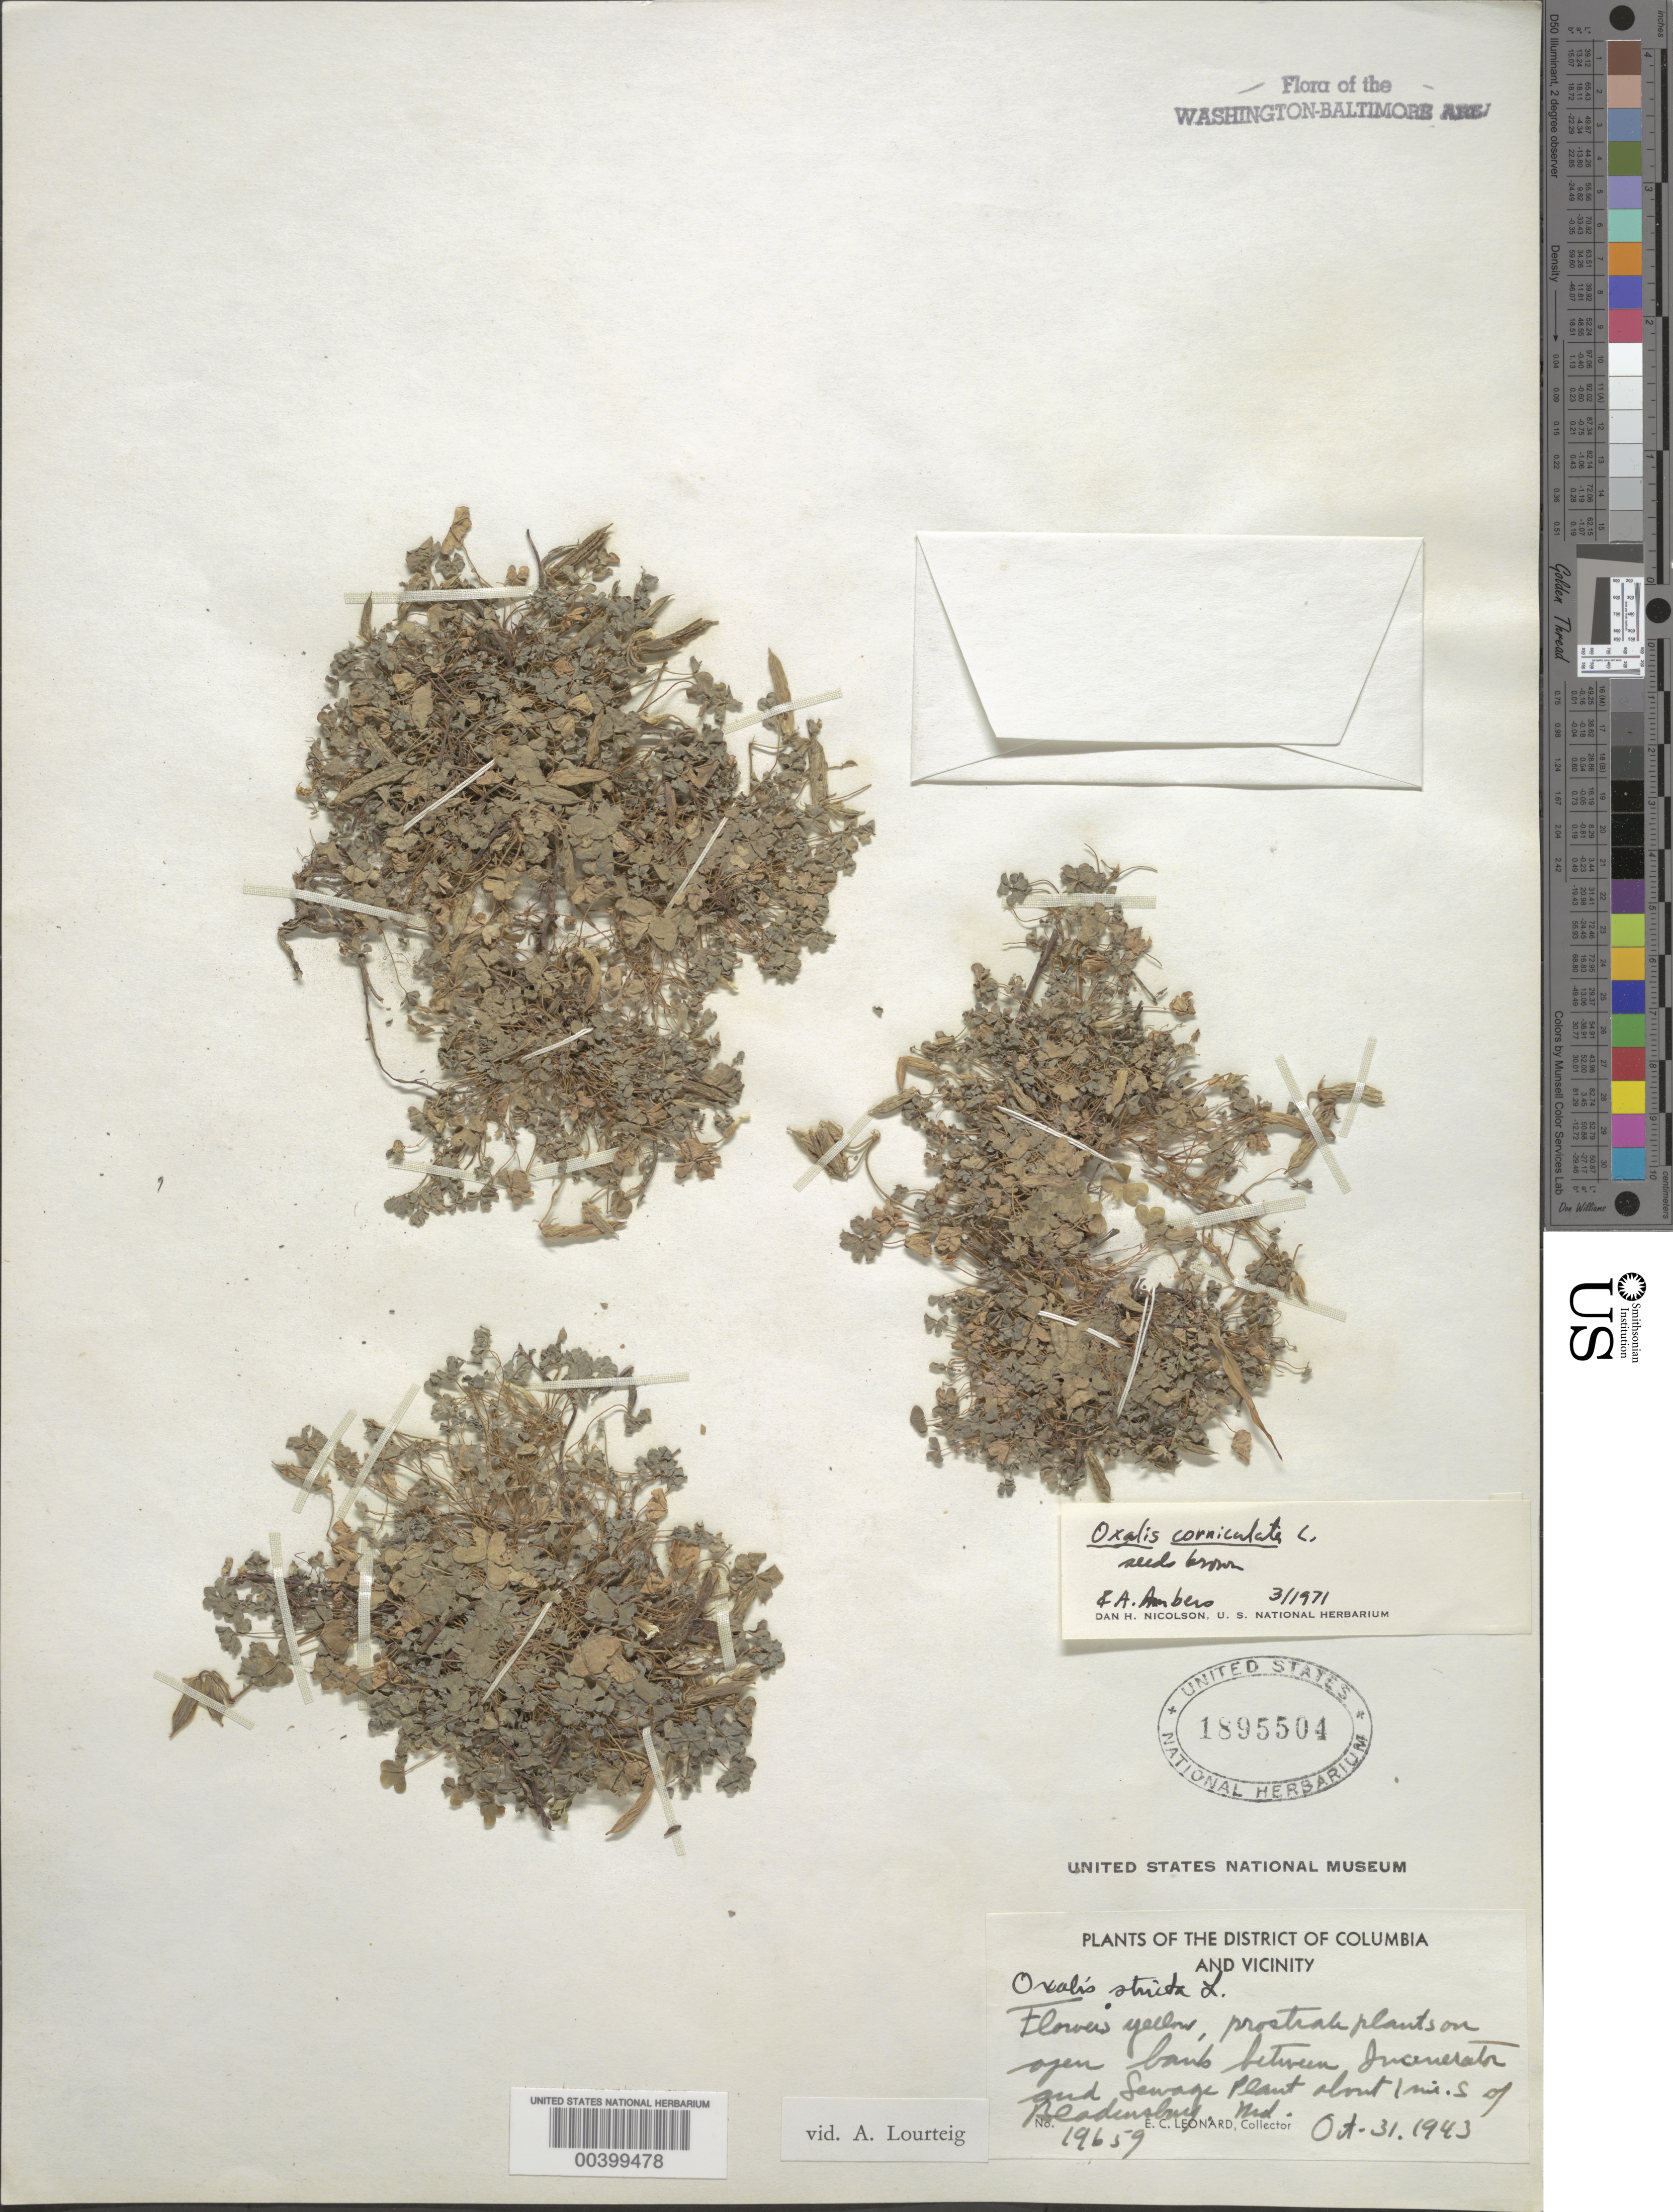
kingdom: Plantae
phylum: Tracheophyta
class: Magnoliopsida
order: Oxalidales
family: Oxalidaceae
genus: Oxalis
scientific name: Oxalis stricta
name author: L.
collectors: E. C. Leonard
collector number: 19659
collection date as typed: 31 Oct 1943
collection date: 1943-10-31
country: United States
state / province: Maryland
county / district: Prince George's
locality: Between Incinerator and Sewage Plant, S of Bladensburg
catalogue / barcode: US 1895504